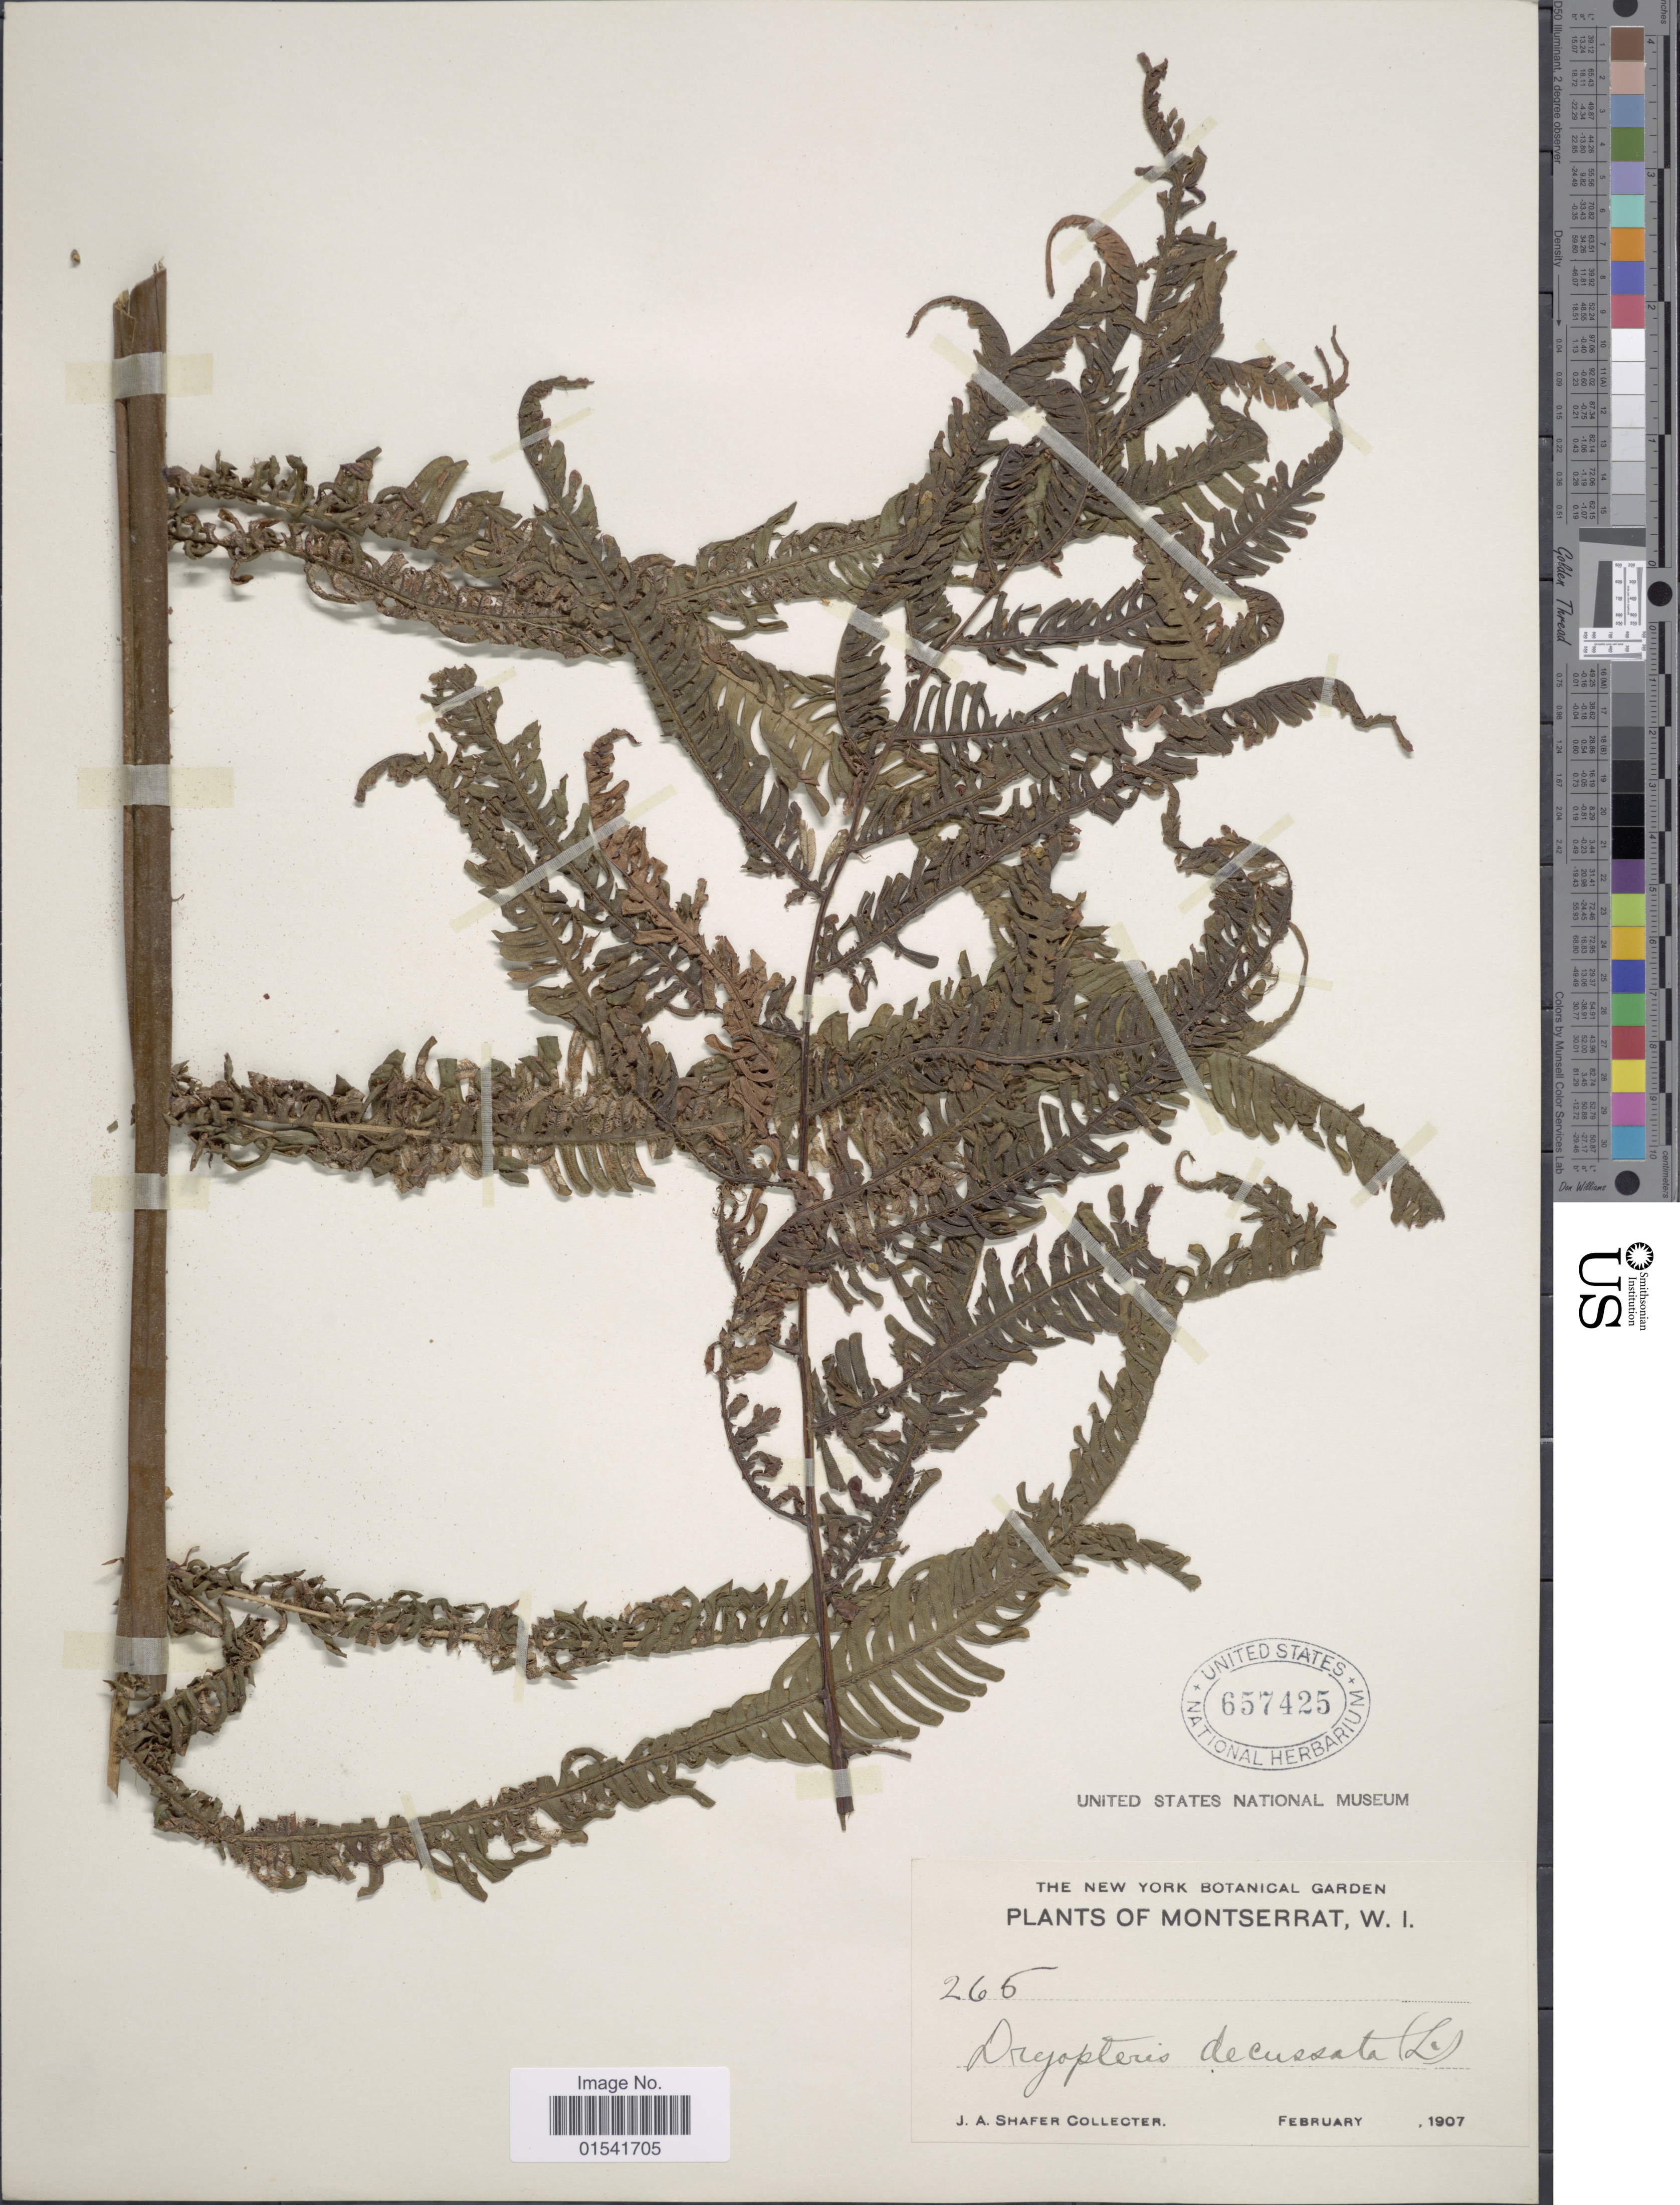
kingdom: Plantae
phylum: Tracheophyta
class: Polypodiopsida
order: Polypodiales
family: Thelypteridaceae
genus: Steiropteris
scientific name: Steiropteris decussata (L.) comb. nov., ined. 2015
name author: (L.)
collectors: J. A. Shafer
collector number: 265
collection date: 1907-02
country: Montserrat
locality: W.I.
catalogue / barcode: US 657425